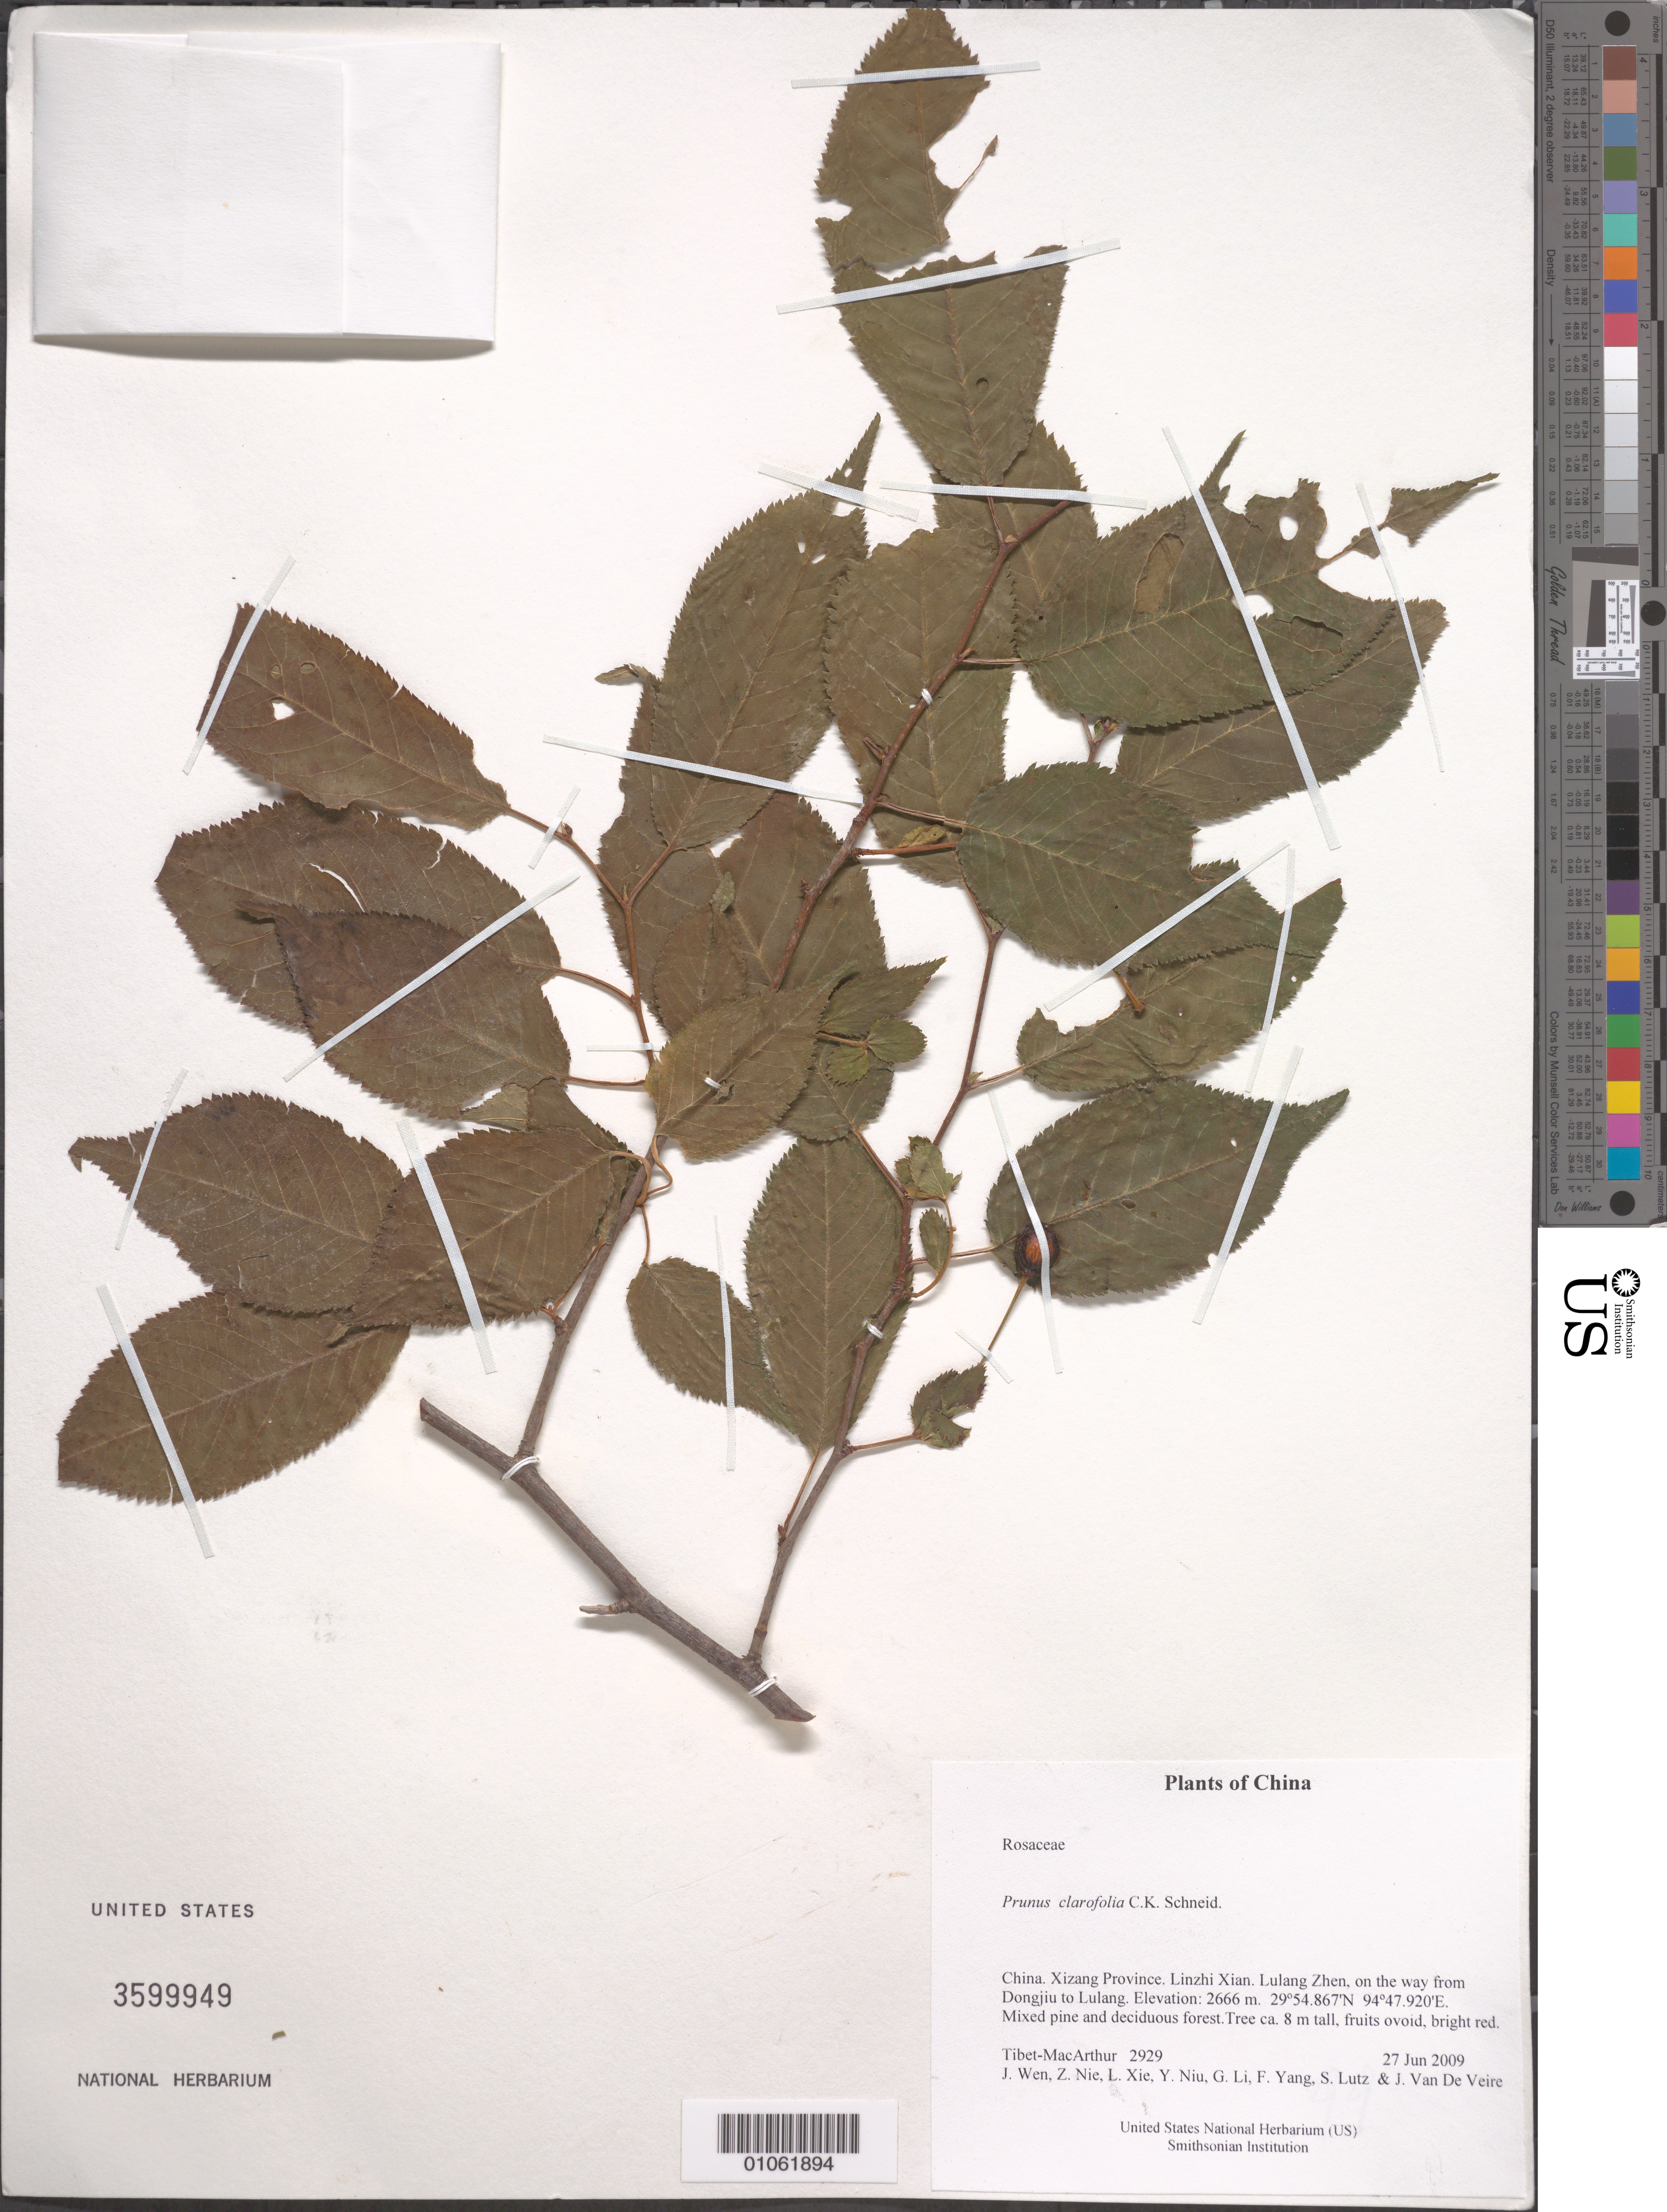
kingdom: Plantae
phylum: Tracheophyta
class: Magnoliopsida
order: Rosales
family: Rosaceae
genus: Prunus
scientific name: Prunus clarofolia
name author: C.K. Schneid.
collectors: Tibet-MacArthur, J. Wen, Z. Nie, L. Xie, Y. Niu, G. Li, F. Yang, S. Lutz & J. Van De Veire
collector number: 2929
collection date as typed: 27 Jun 2009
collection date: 2009-06-27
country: China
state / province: Xizang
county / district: Linzhi Xian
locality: Lulang Zhen, on the way from Dongjiu to Lulang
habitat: Mixed pine and deciduous forest.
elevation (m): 2666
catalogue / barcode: US 3599949